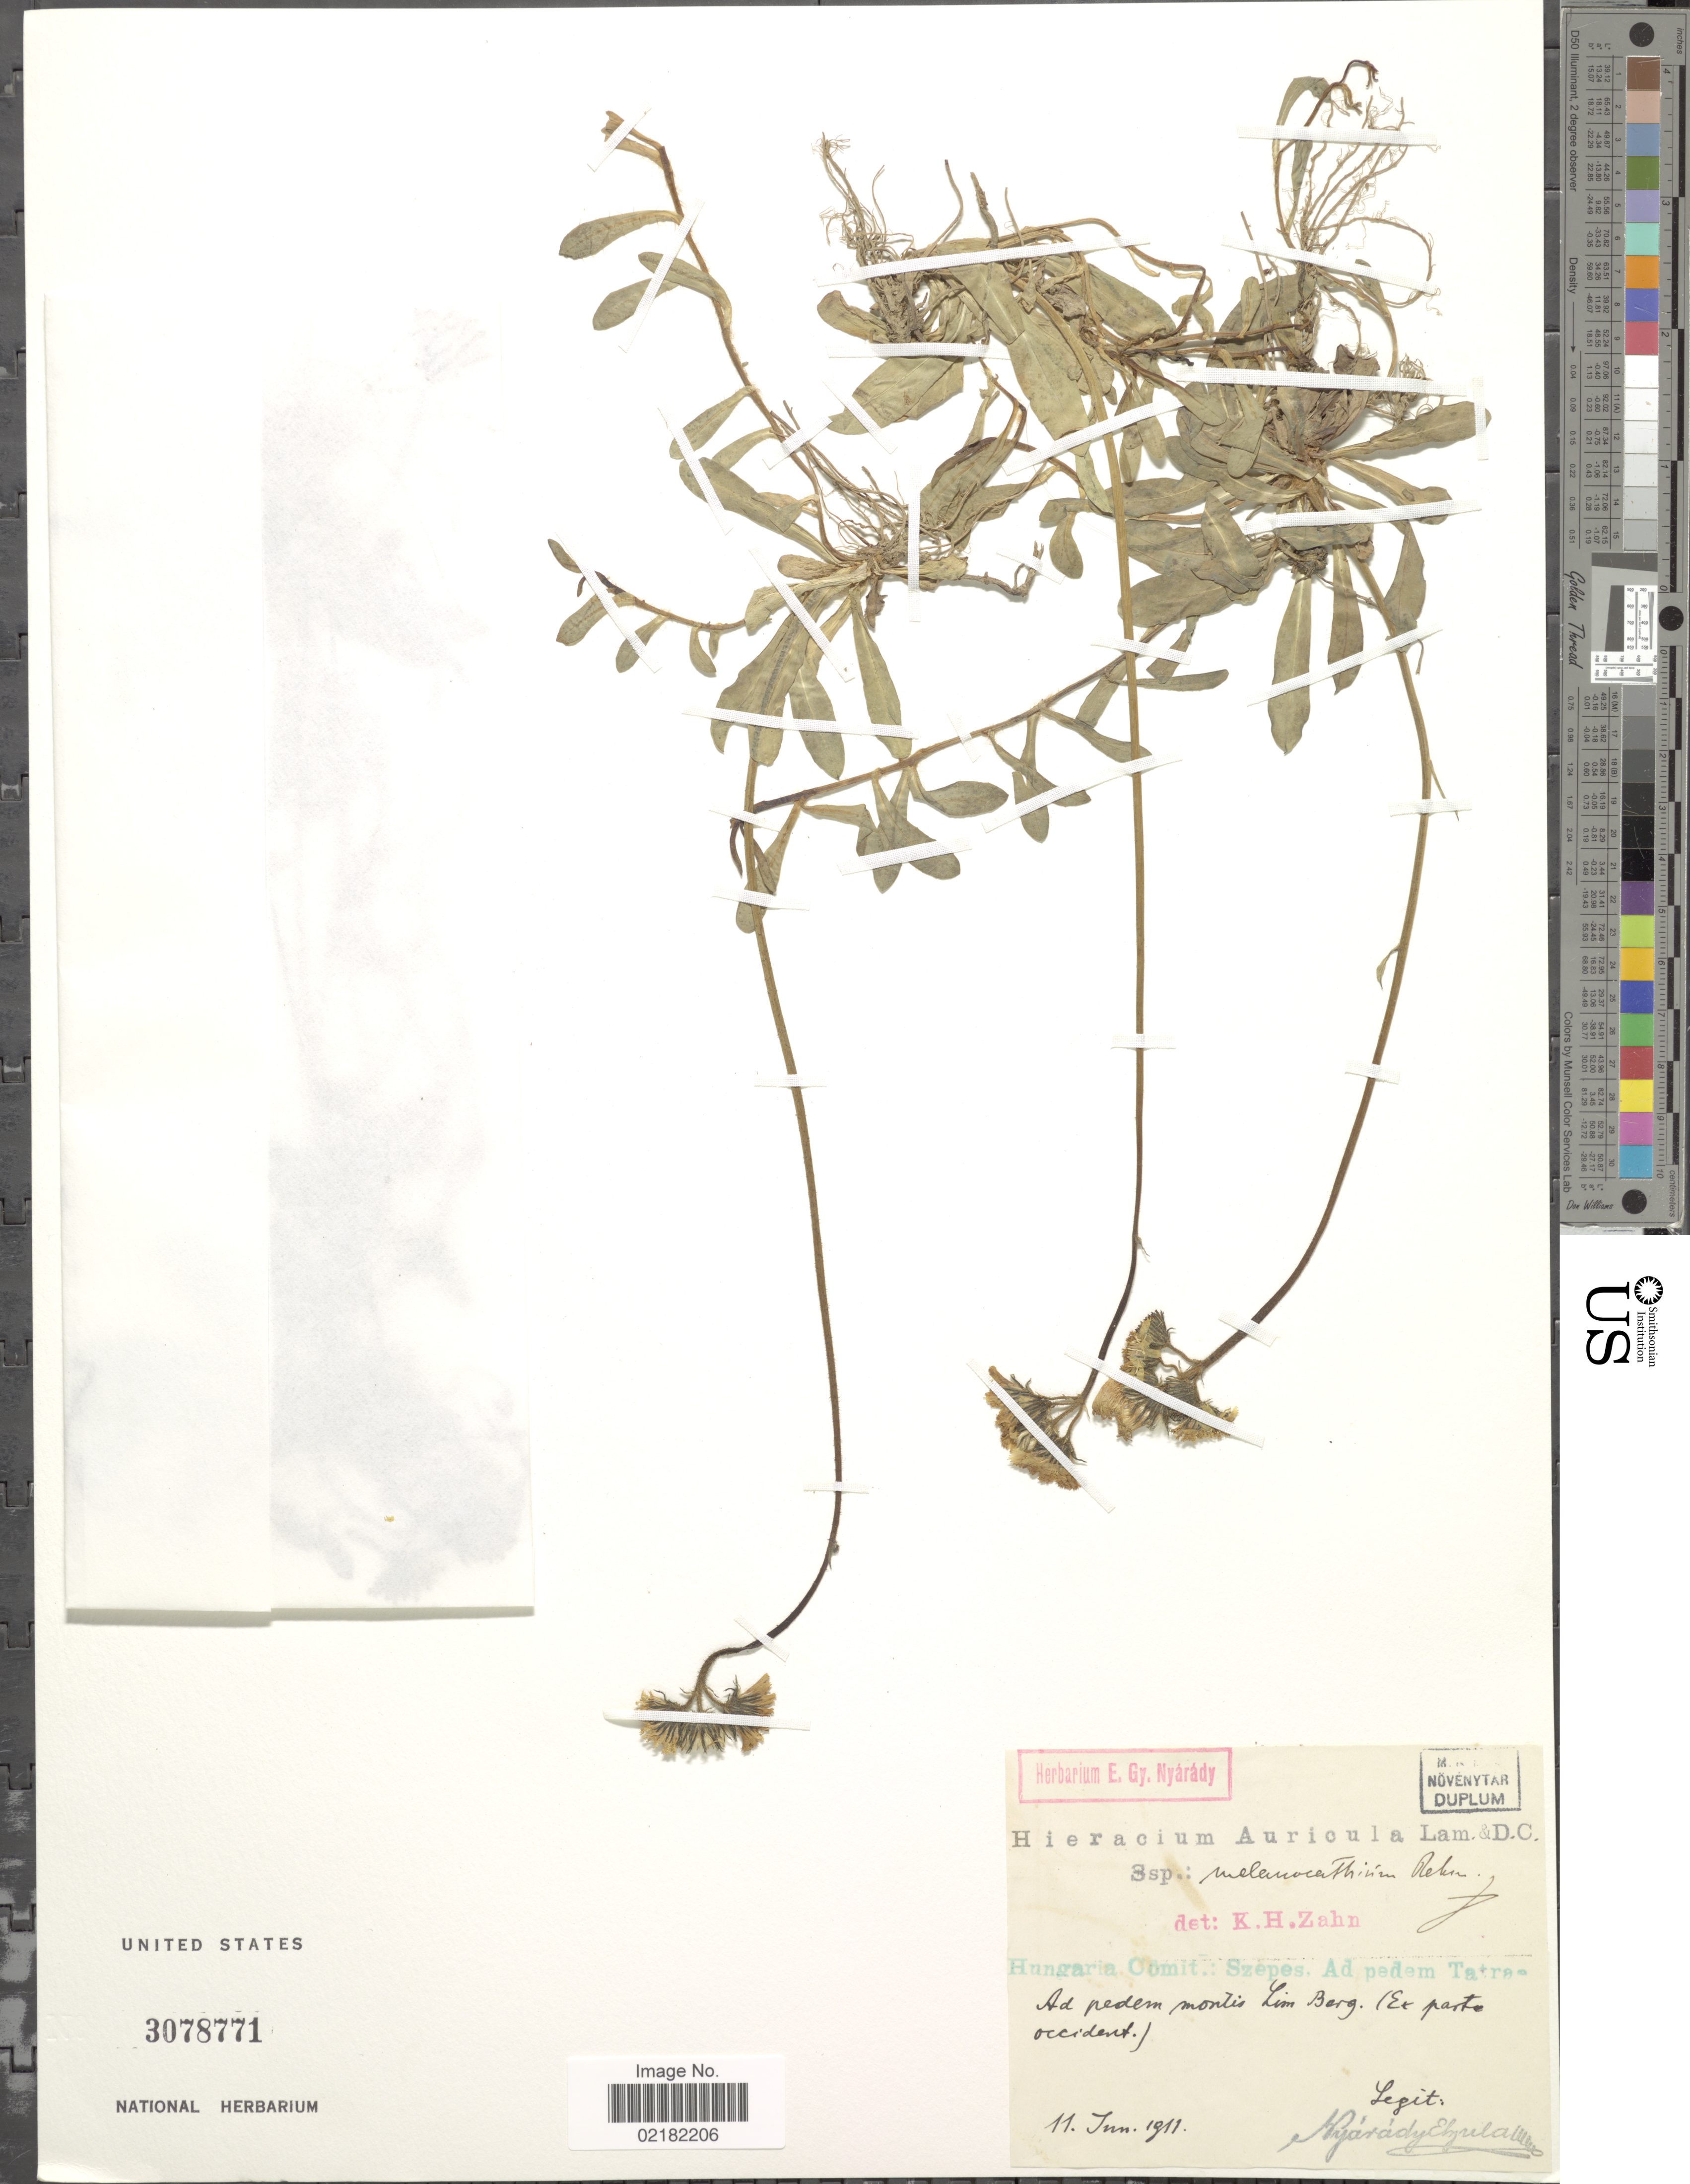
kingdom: Plantae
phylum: Tracheophyta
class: Magnoliopsida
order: Asterales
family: Asteraceae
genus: Pilosella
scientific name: Pilosella floribunda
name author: (Wimm. & Grab.) Fr. a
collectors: E. Nyárády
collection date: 1911-06-11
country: Hungary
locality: Hungaria Oomit.: Szepes, Ad pedem Tatras, ad pedem montis Lim berg (ex parte occident.).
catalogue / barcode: US 3078771